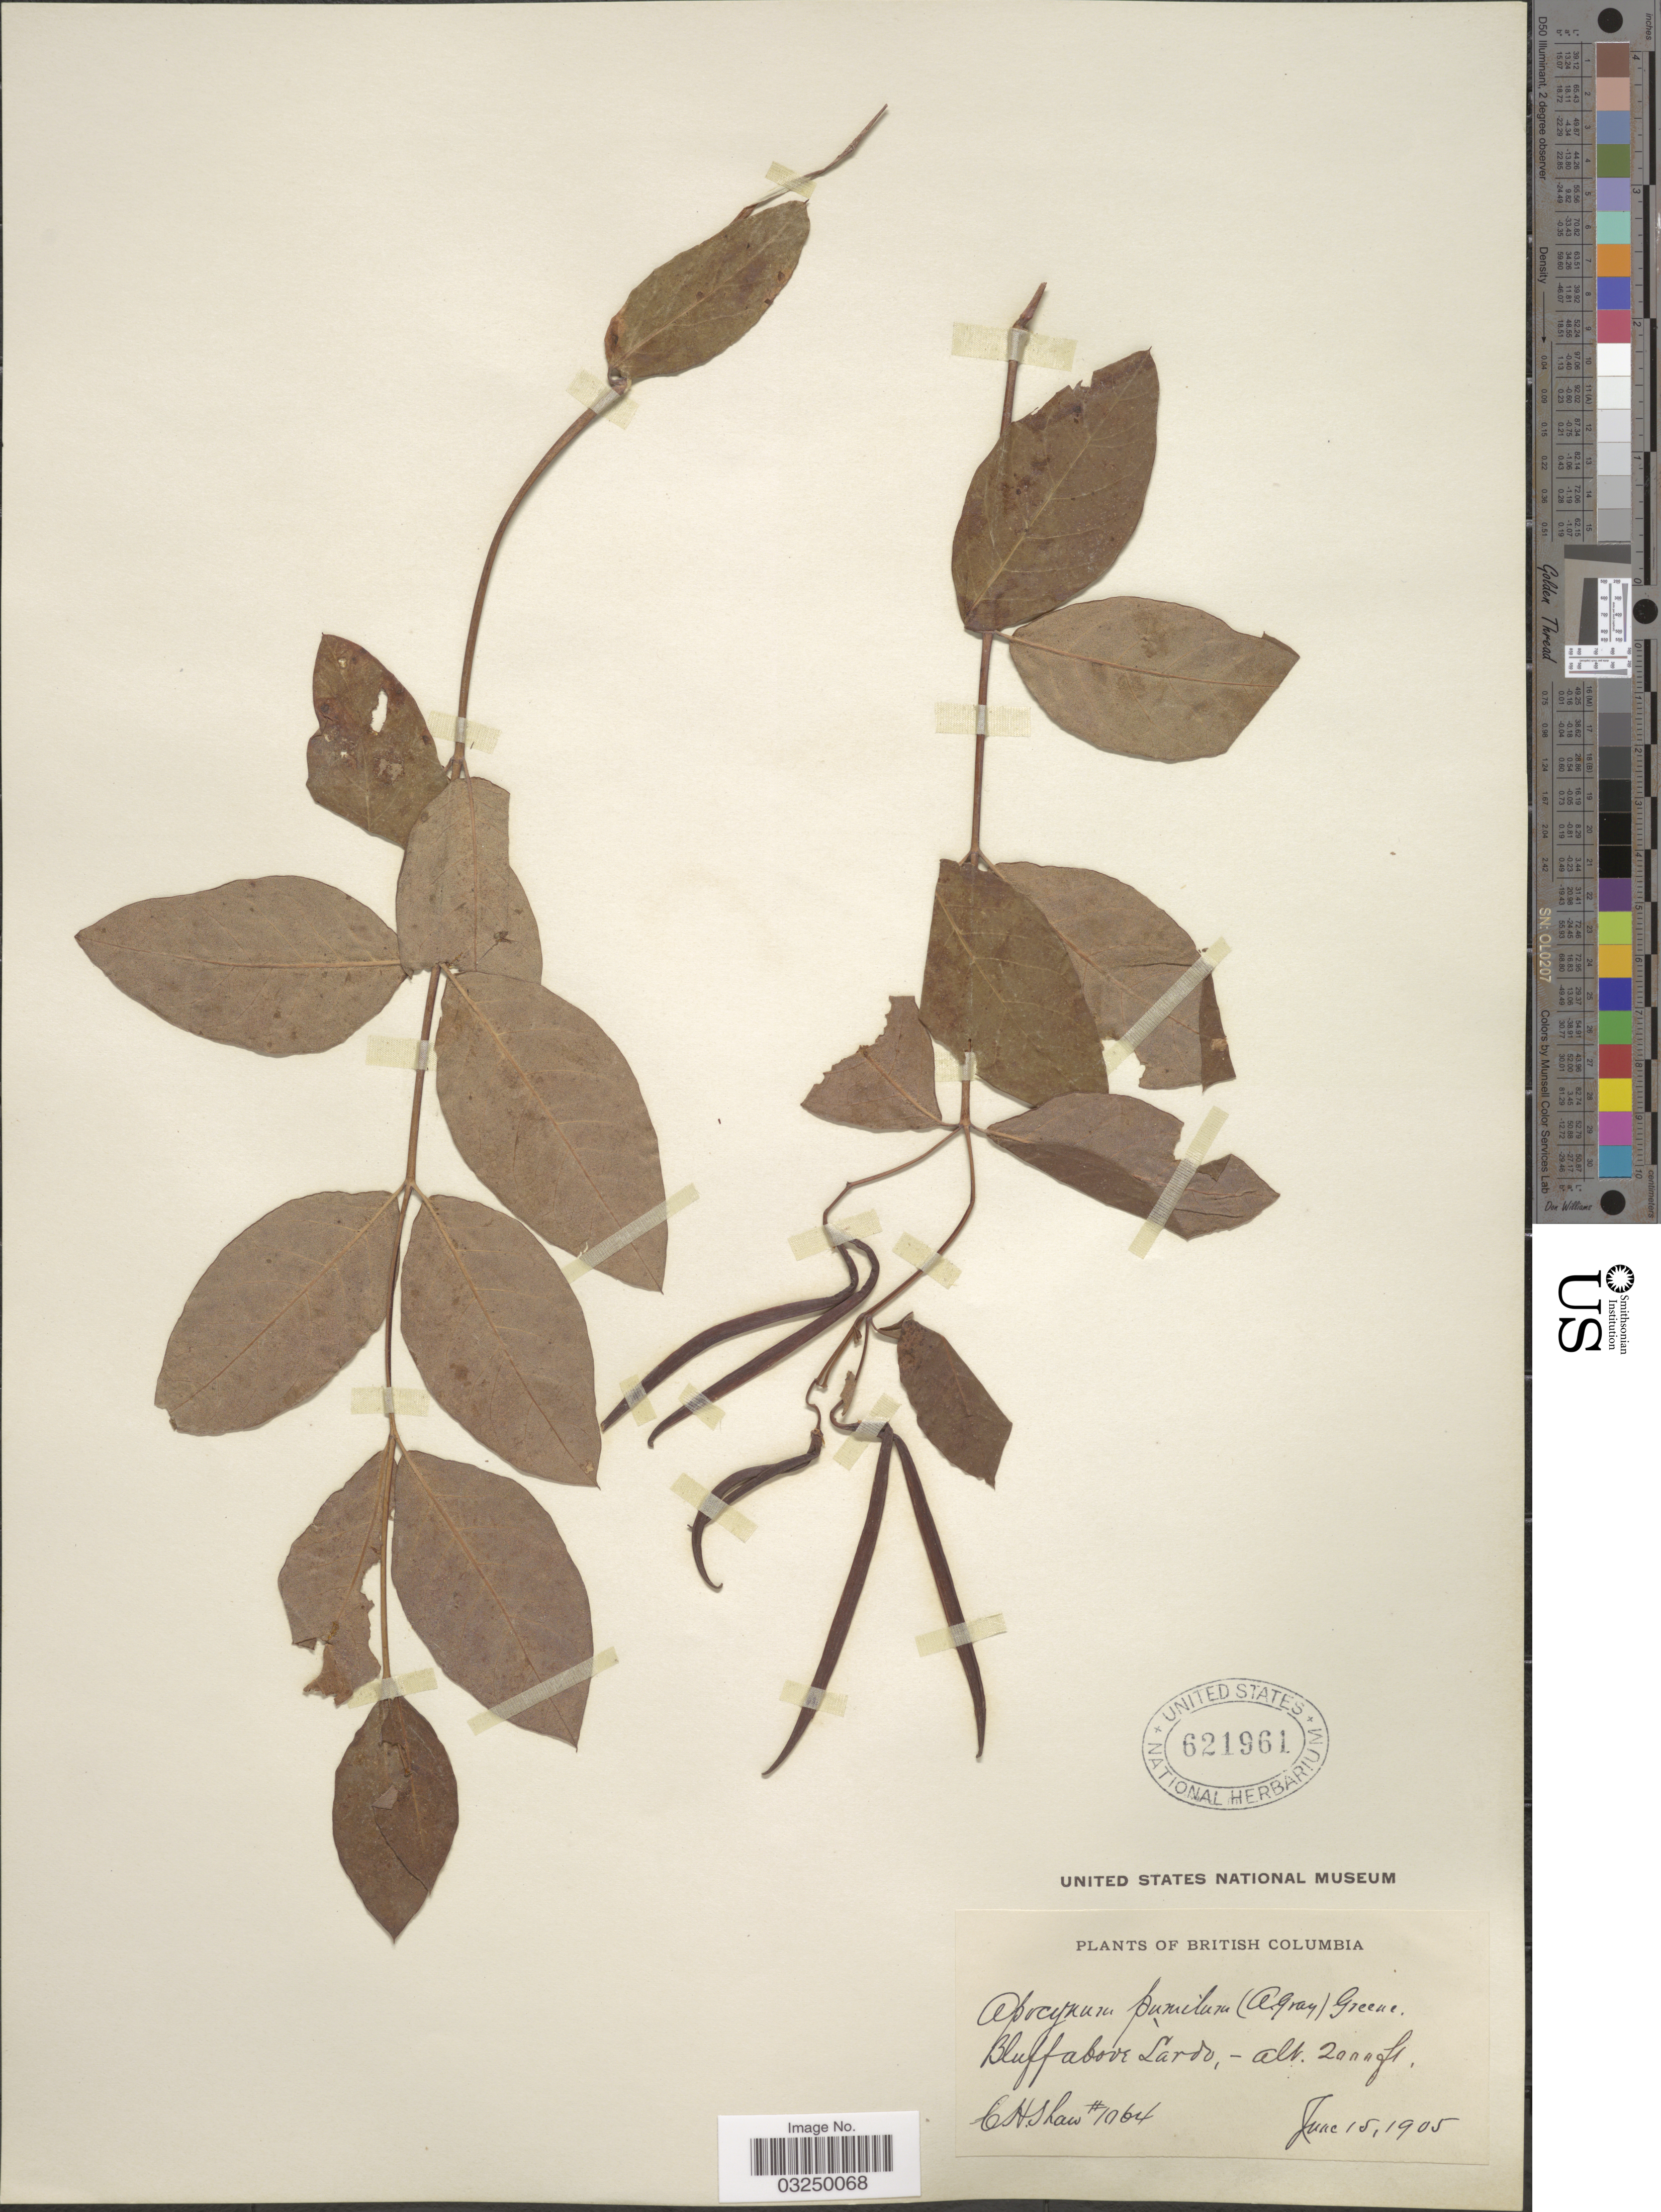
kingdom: Plantae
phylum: Tracheophyta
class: Magnoliopsida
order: Gentianales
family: Apocynaceae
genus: Apocynum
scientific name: Apocynum pumilum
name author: (A. Gray) Greene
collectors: C. H. Shaw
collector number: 1064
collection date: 1905-06-15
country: Canada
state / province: British Columbia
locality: Bluff above Lardo.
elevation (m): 610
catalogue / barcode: US 621961